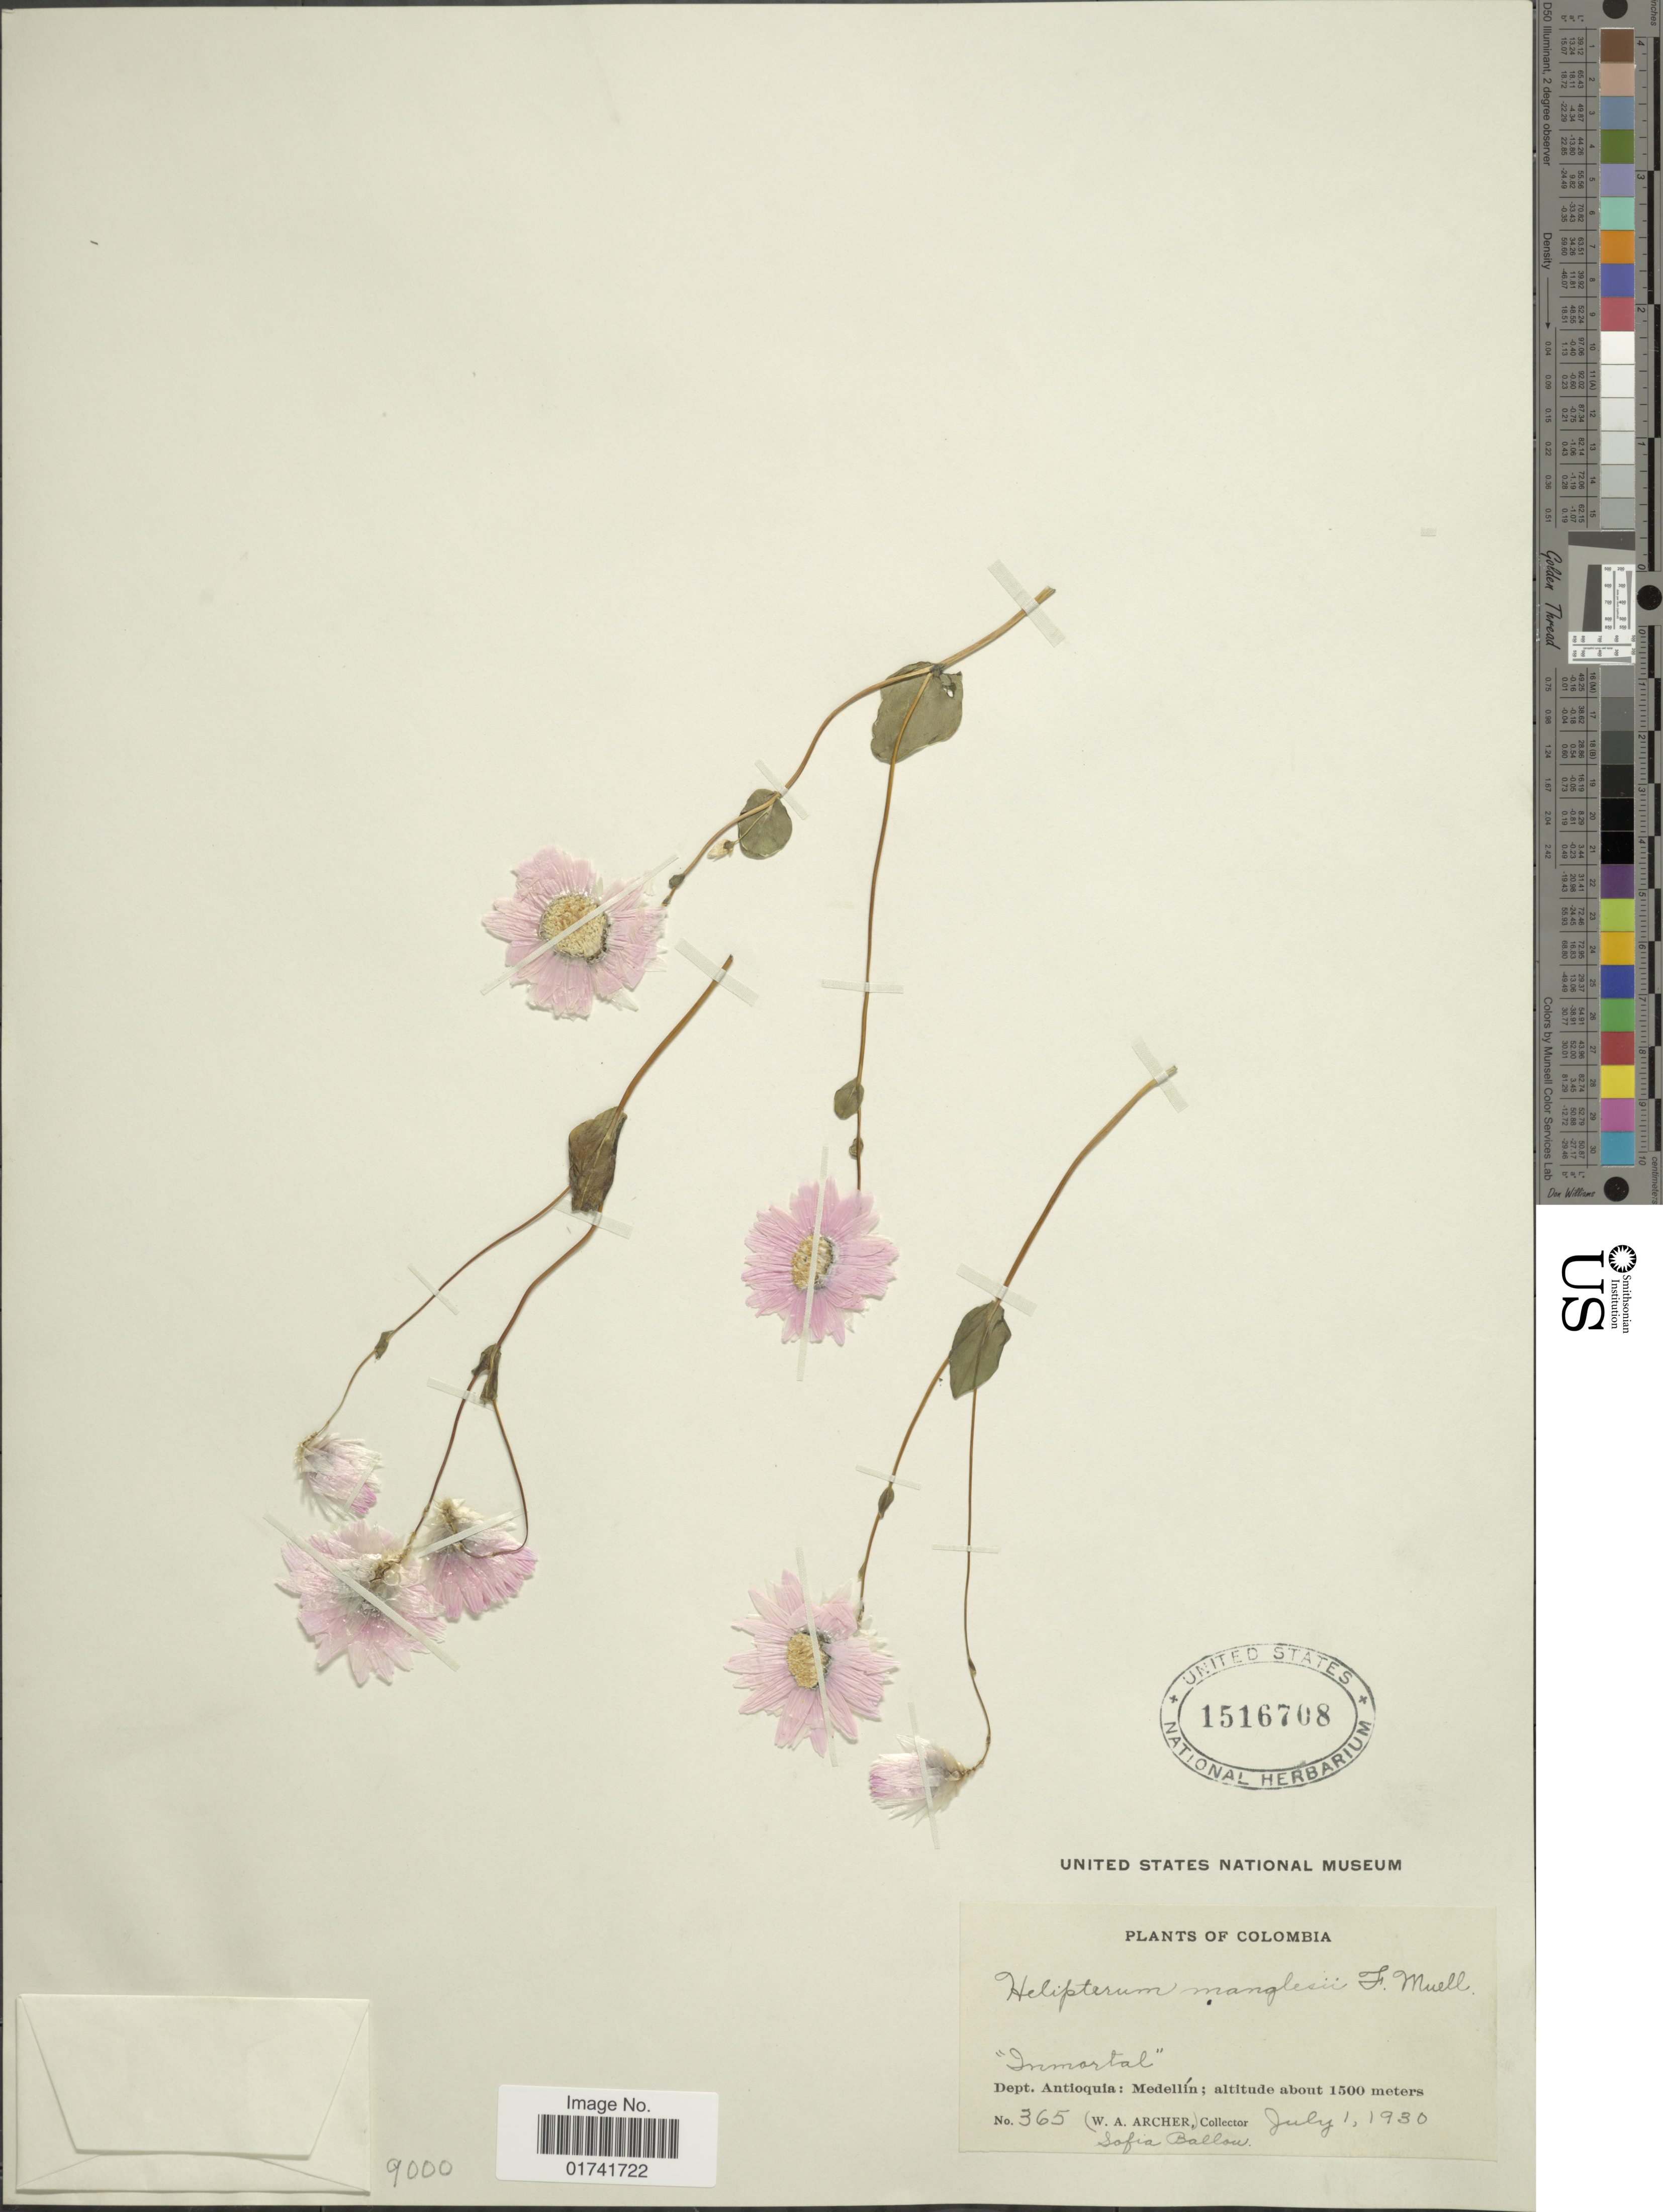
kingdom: Plantae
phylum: Tracheophyta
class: Magnoliopsida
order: Asterales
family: Asteraceae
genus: Rhodanthe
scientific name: Rhodanthe manglesii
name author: Lindl.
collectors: S. Ballou & W. A. Archer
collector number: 365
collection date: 1930-07-01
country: Colombia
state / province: Antioquia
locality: Medellin, "Inmortal".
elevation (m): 1500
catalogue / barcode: US 1516708